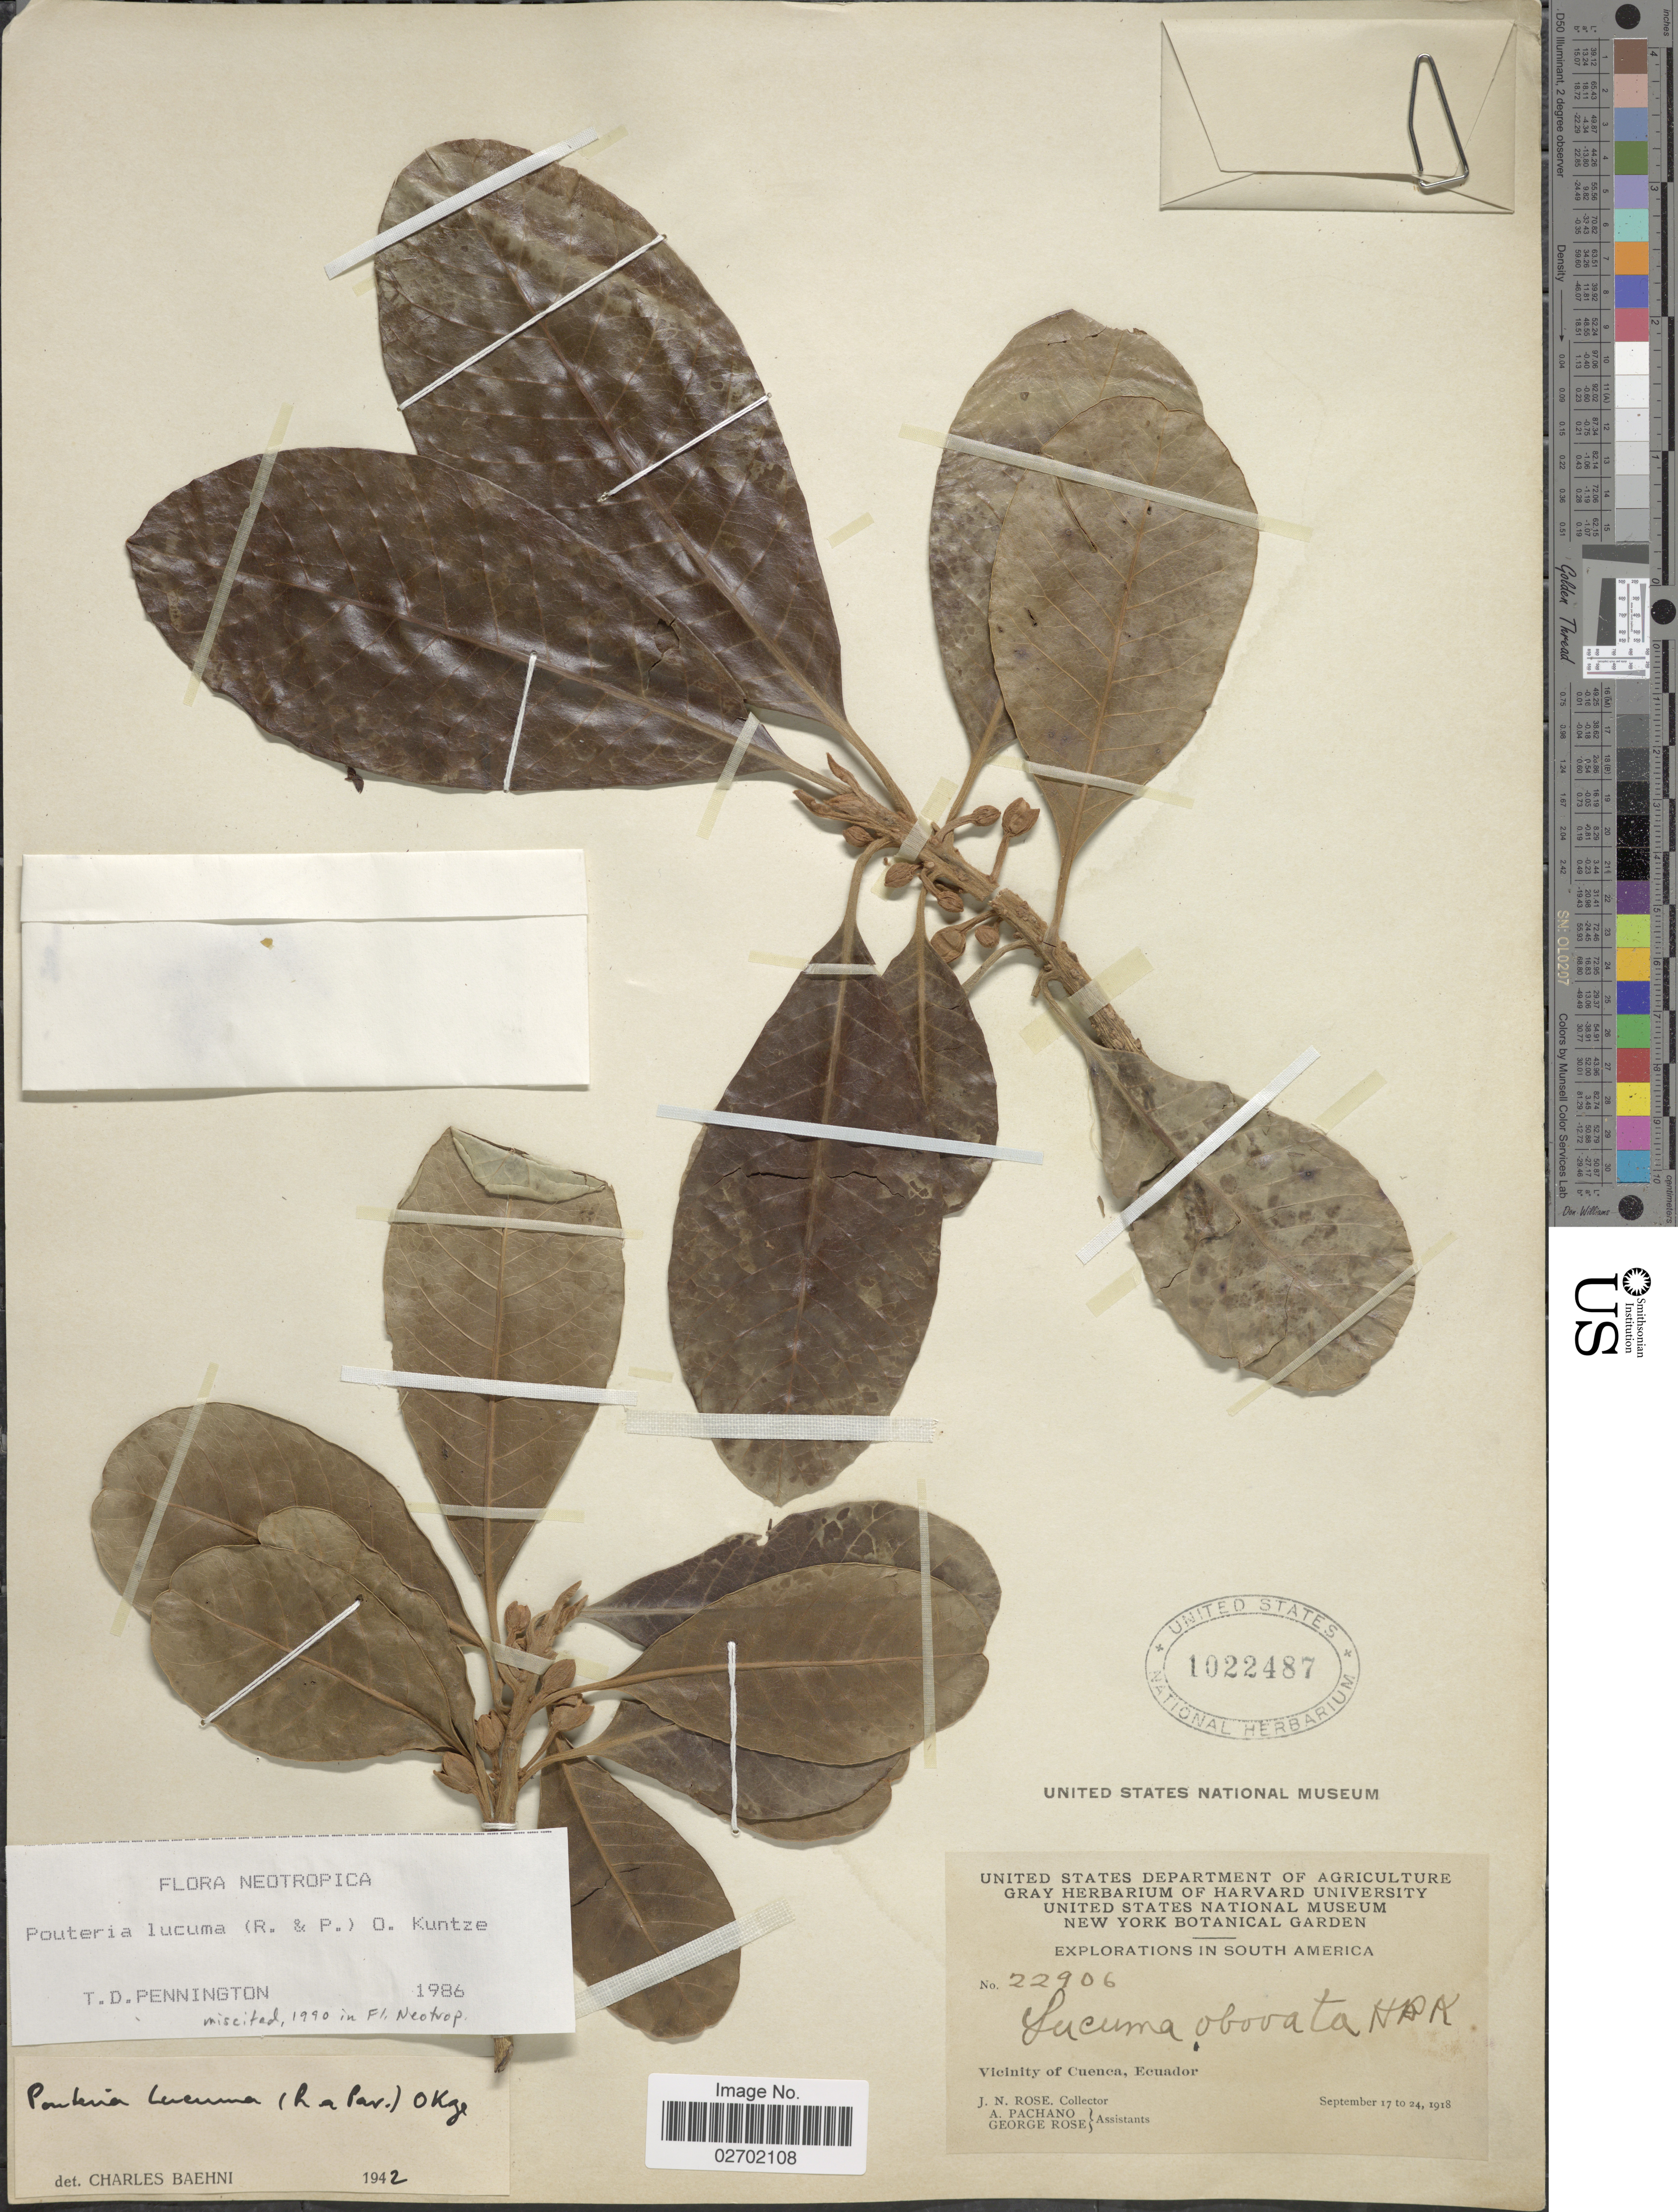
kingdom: Plantae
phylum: Tracheophyta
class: Magnoliopsida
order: Ericales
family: Sapotaceae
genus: Pouteria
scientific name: Pouteria lucuma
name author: (Ruiz & Pav.) Kuntze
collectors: J. N. Rose, A. Pachano & G. Rose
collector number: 22906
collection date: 1918-09-17/1918-09-24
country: Ecuador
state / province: Azuay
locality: Vicinity of Cuenca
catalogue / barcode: US 1022487